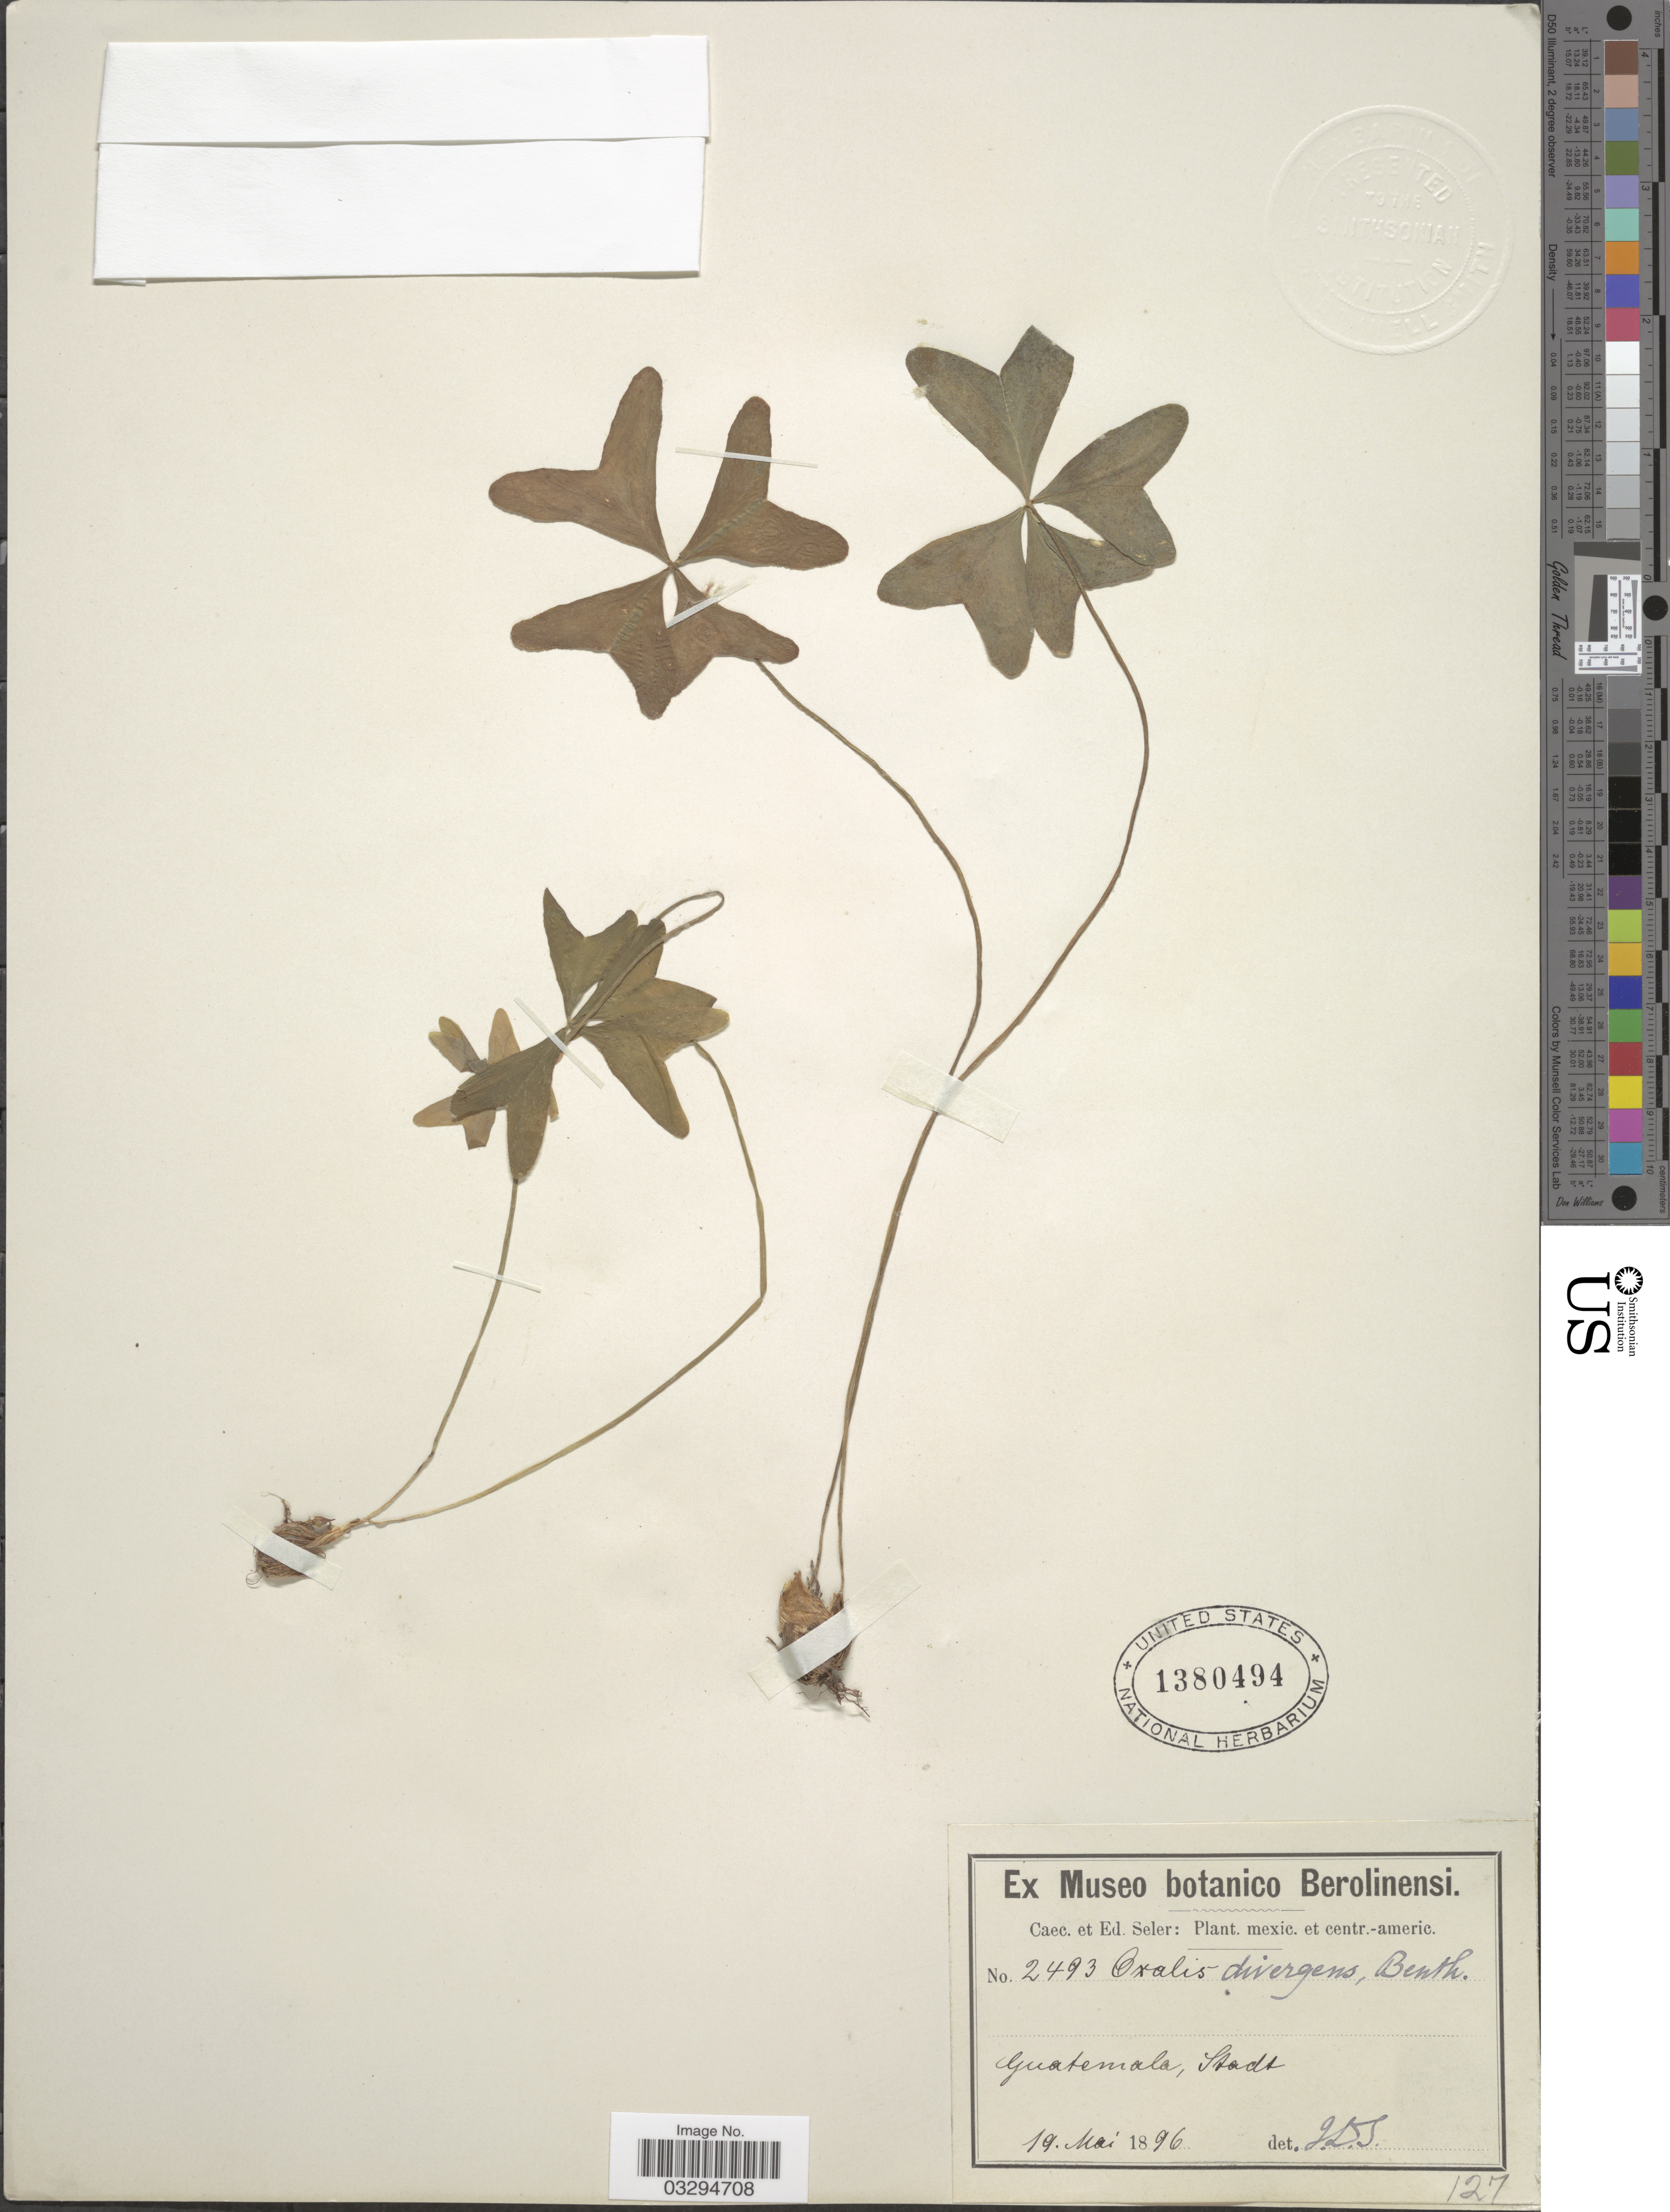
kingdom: Plantae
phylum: Tracheophyta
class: Magnoliopsida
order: Oxalidales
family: Oxalidaceae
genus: Oxalis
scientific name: Oxalis divergens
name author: Benth. ex Lindl.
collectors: ex Caec. et Ed Seler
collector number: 2493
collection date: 1896-05-19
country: Guatemala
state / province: Guatemala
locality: Guatemala, Stadt.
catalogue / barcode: US 1380494